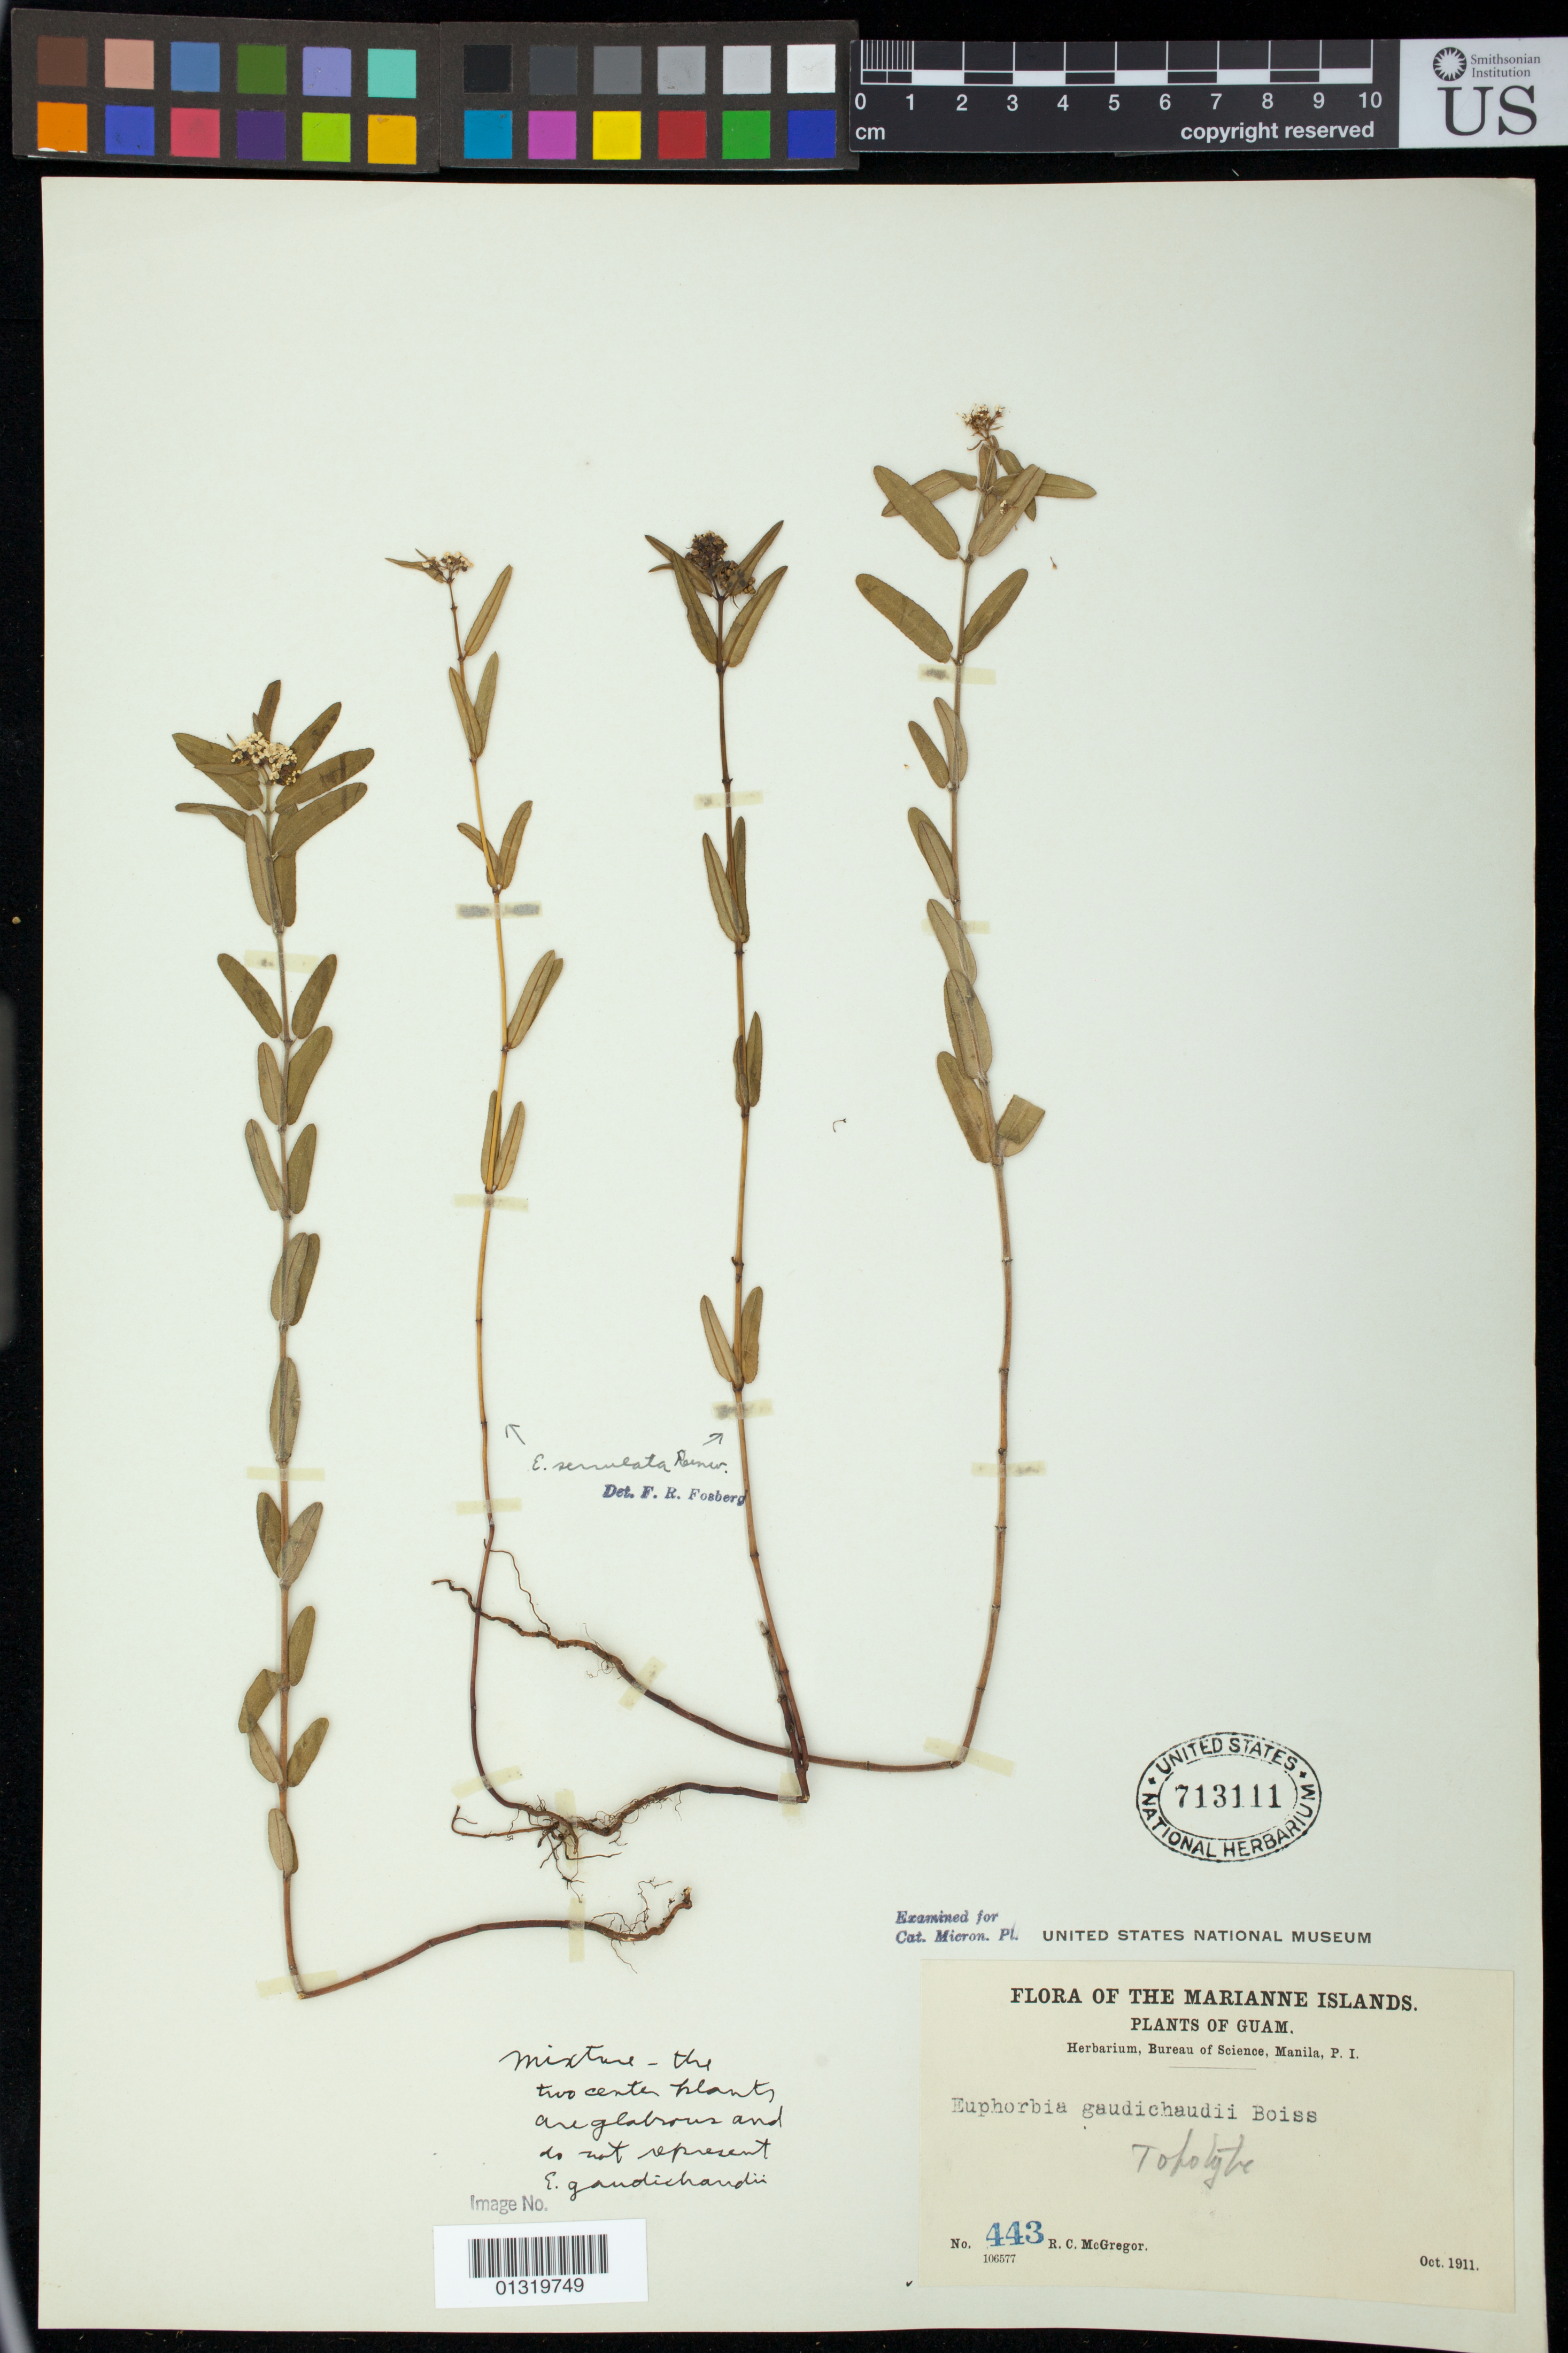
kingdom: Plantae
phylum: Tracheophyta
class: Magnoliopsida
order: Malpighiales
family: Euphorbiaceae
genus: Euphorbia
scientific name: Euphorbia bifida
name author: Hook. & Arn.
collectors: R. C. McGregor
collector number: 443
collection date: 1911-10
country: Guam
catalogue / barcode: US 713111